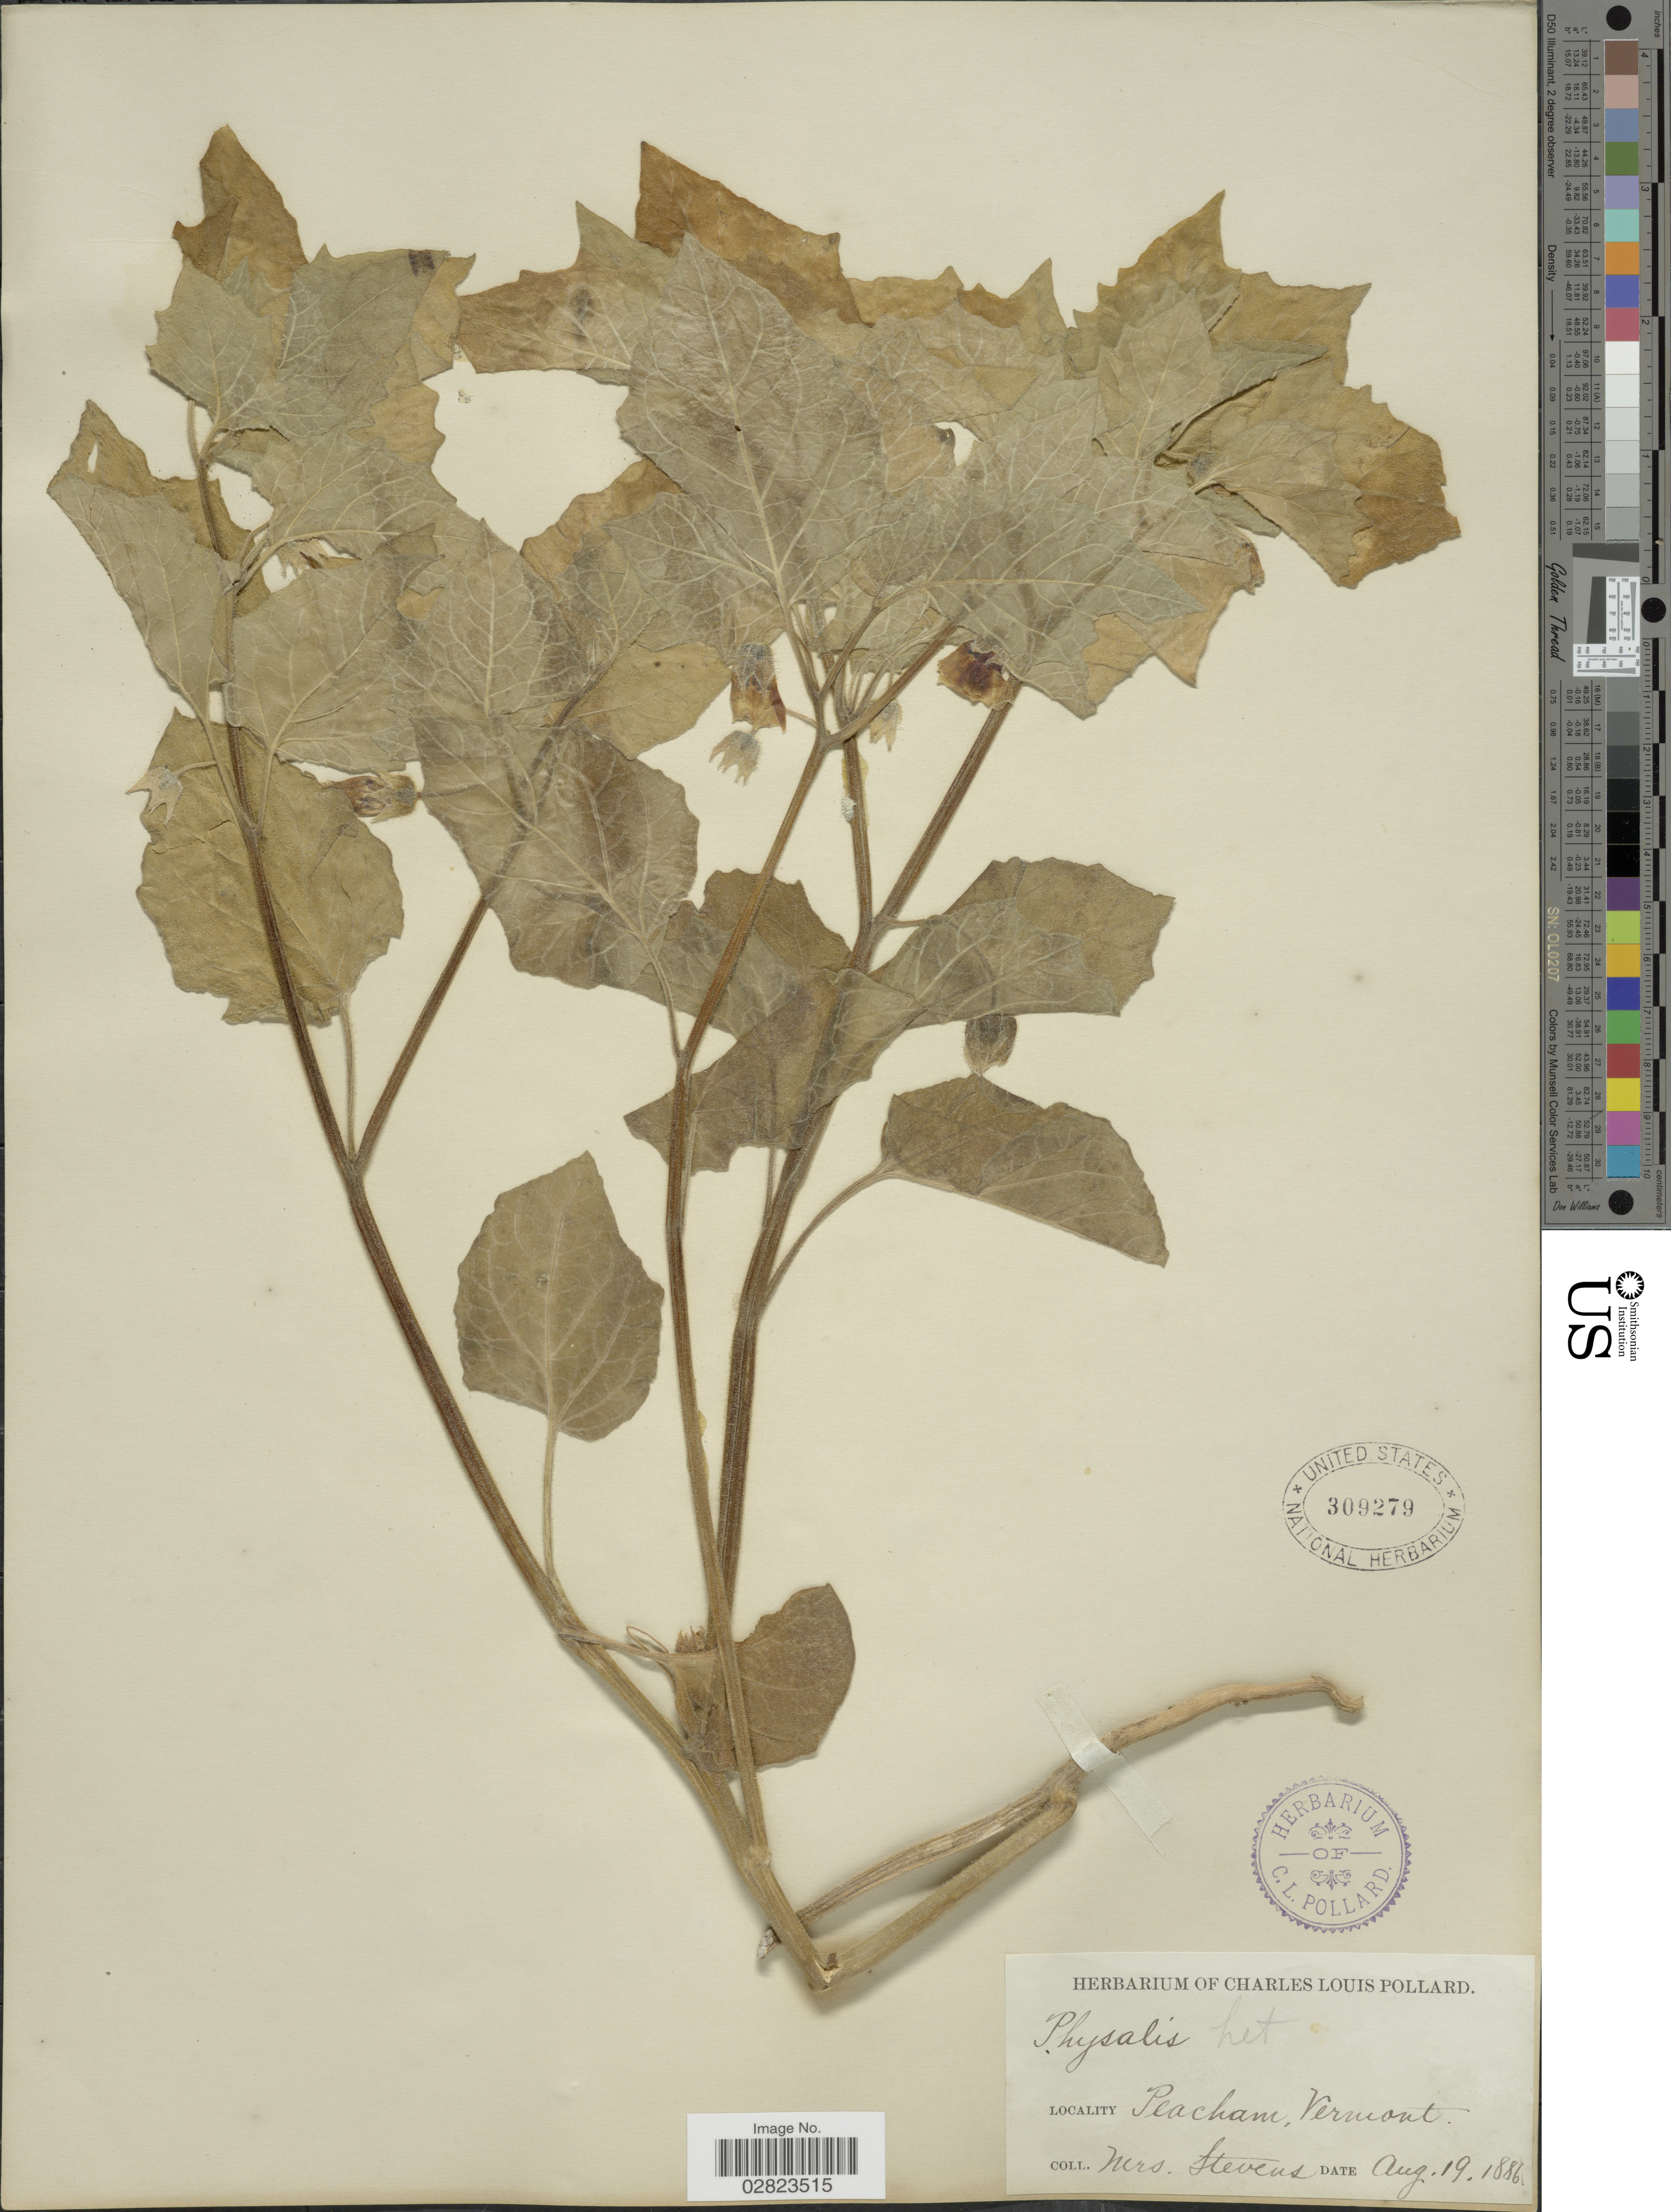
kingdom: Plantae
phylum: Tracheophyta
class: Magnoliopsida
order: Solanales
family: Solanaceae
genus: Physalis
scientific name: Physalis heterophylla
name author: Nees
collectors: -. Stevens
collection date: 1886-08-19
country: United States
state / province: Vermont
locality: Peacham.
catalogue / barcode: US 309279